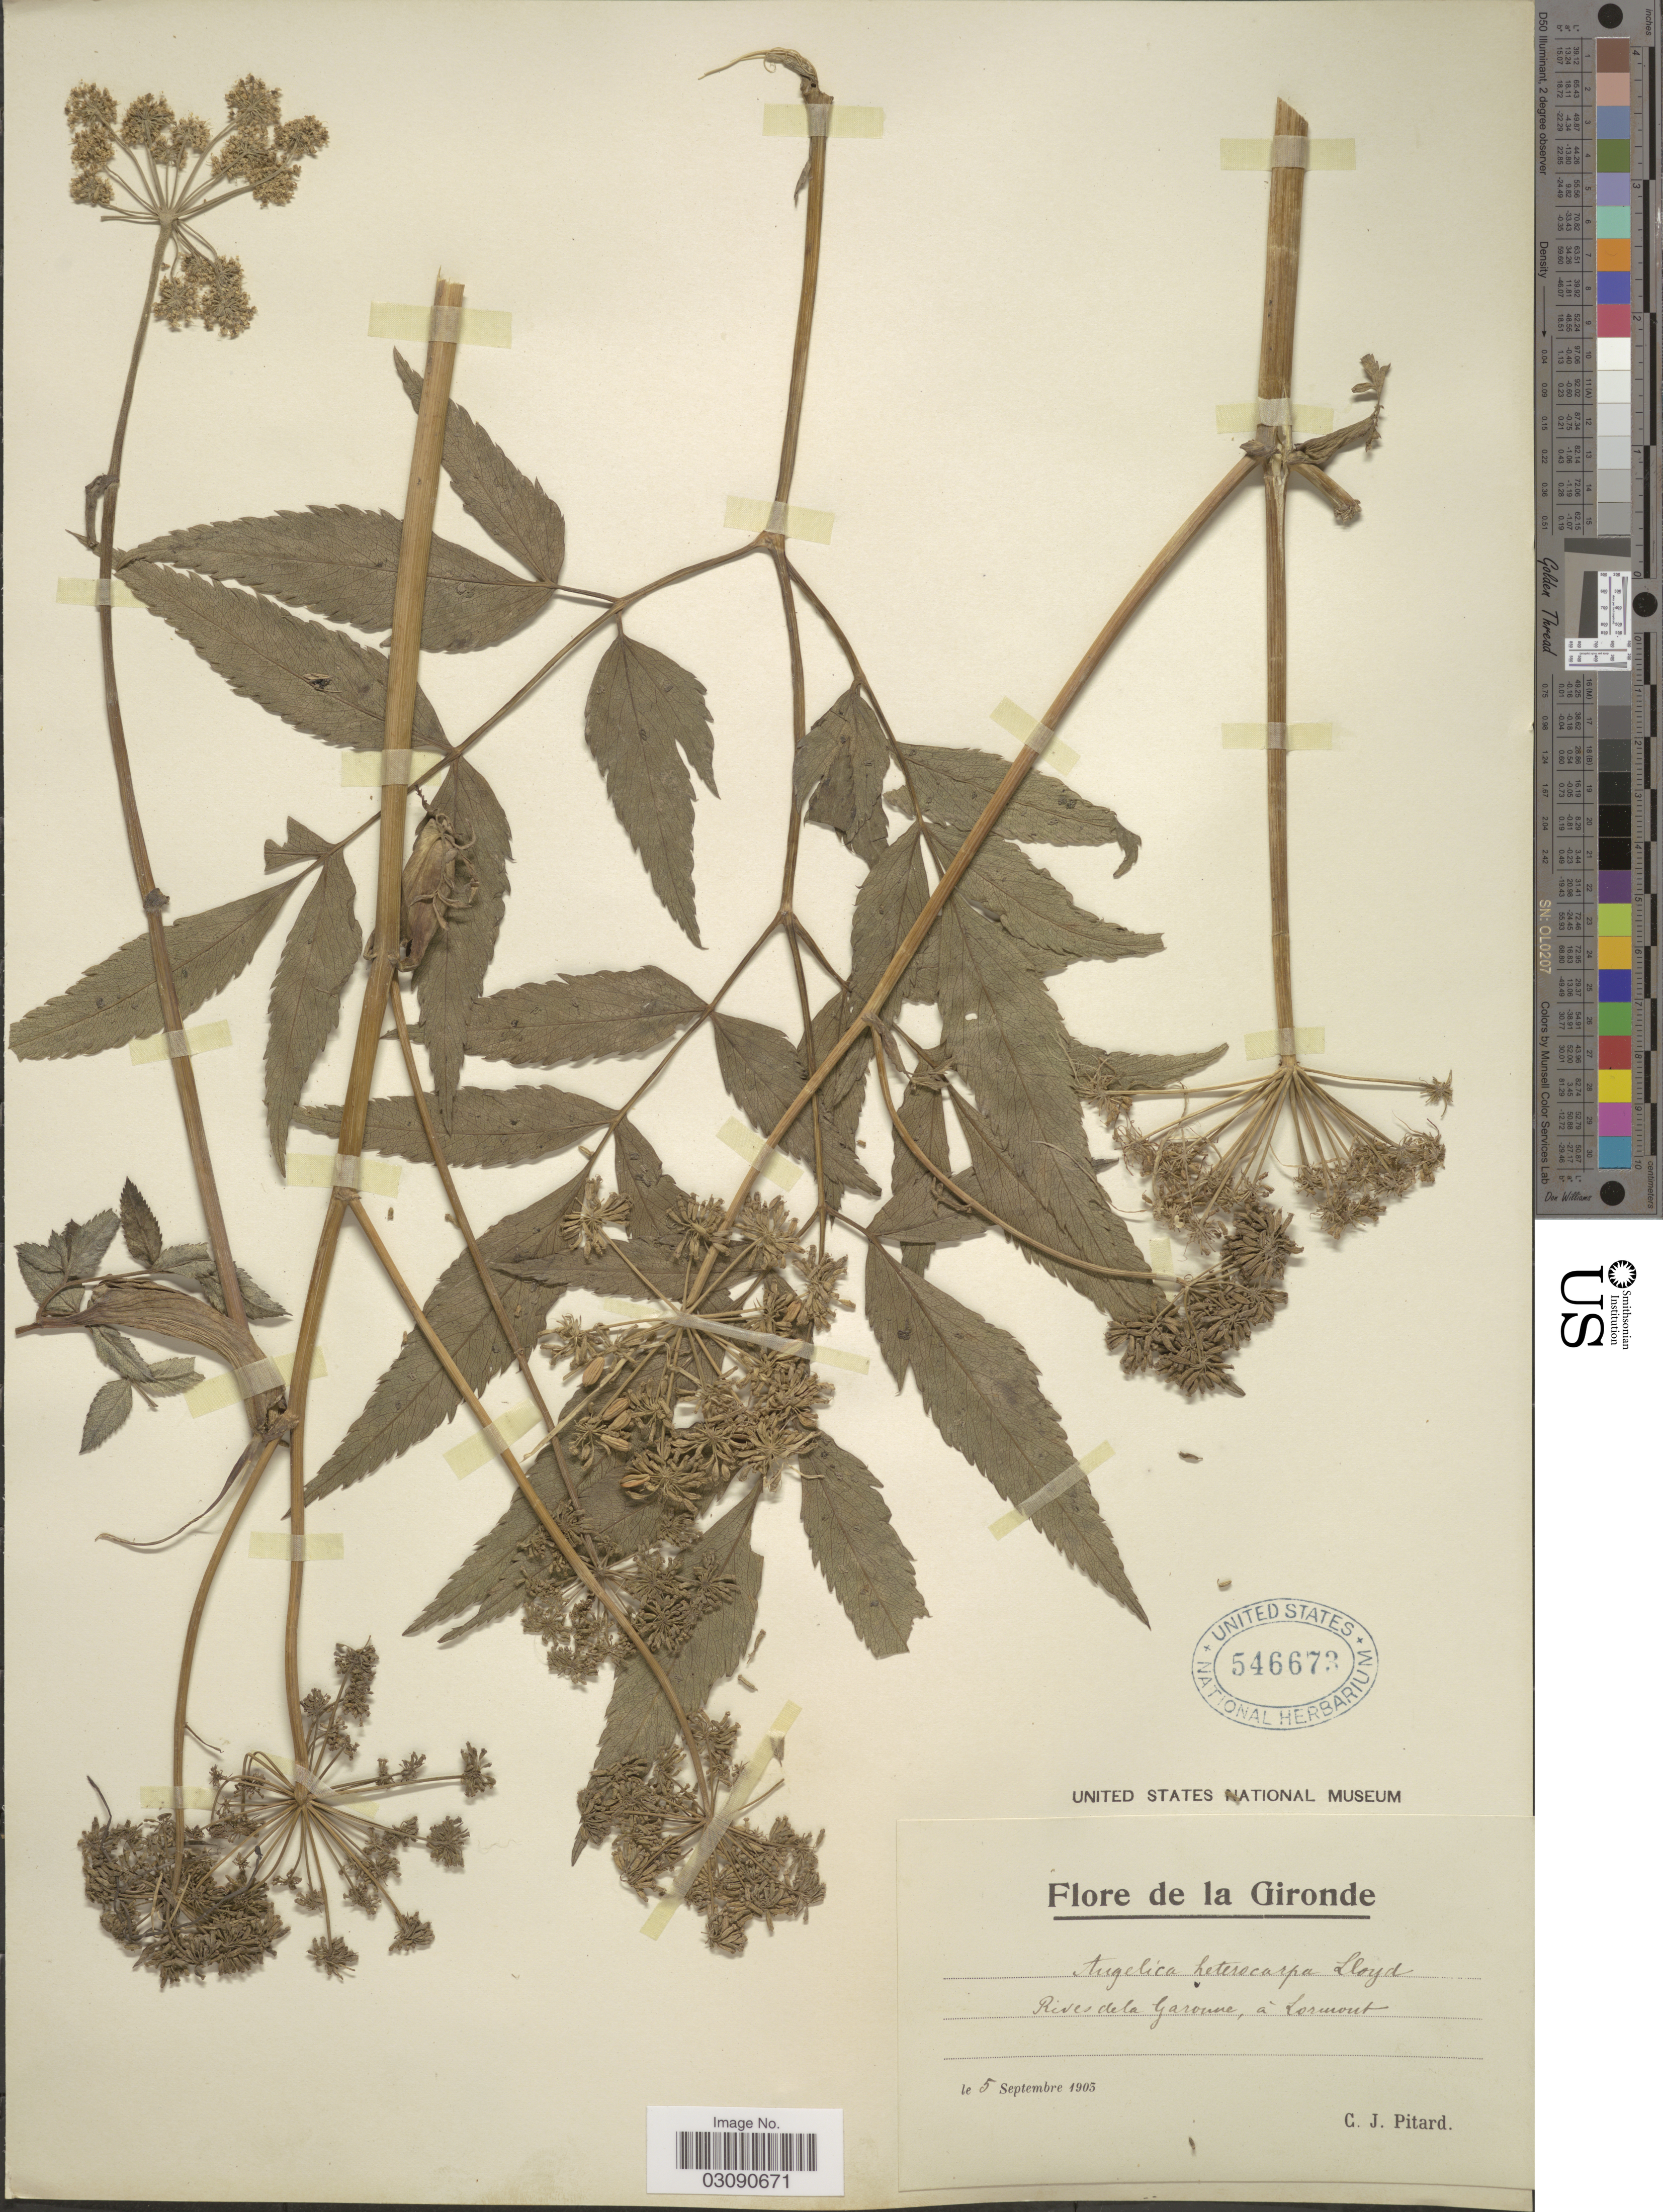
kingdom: Plantae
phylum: Tracheophyta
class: Magnoliopsida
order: Apiales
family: Apiaceae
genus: Angelica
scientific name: Angelica heterocarpa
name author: M.J. Lloyd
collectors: C. Pitard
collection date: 1903-09-05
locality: Gironde, Rives de la Garoume, á Lormont.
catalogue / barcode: US 546673